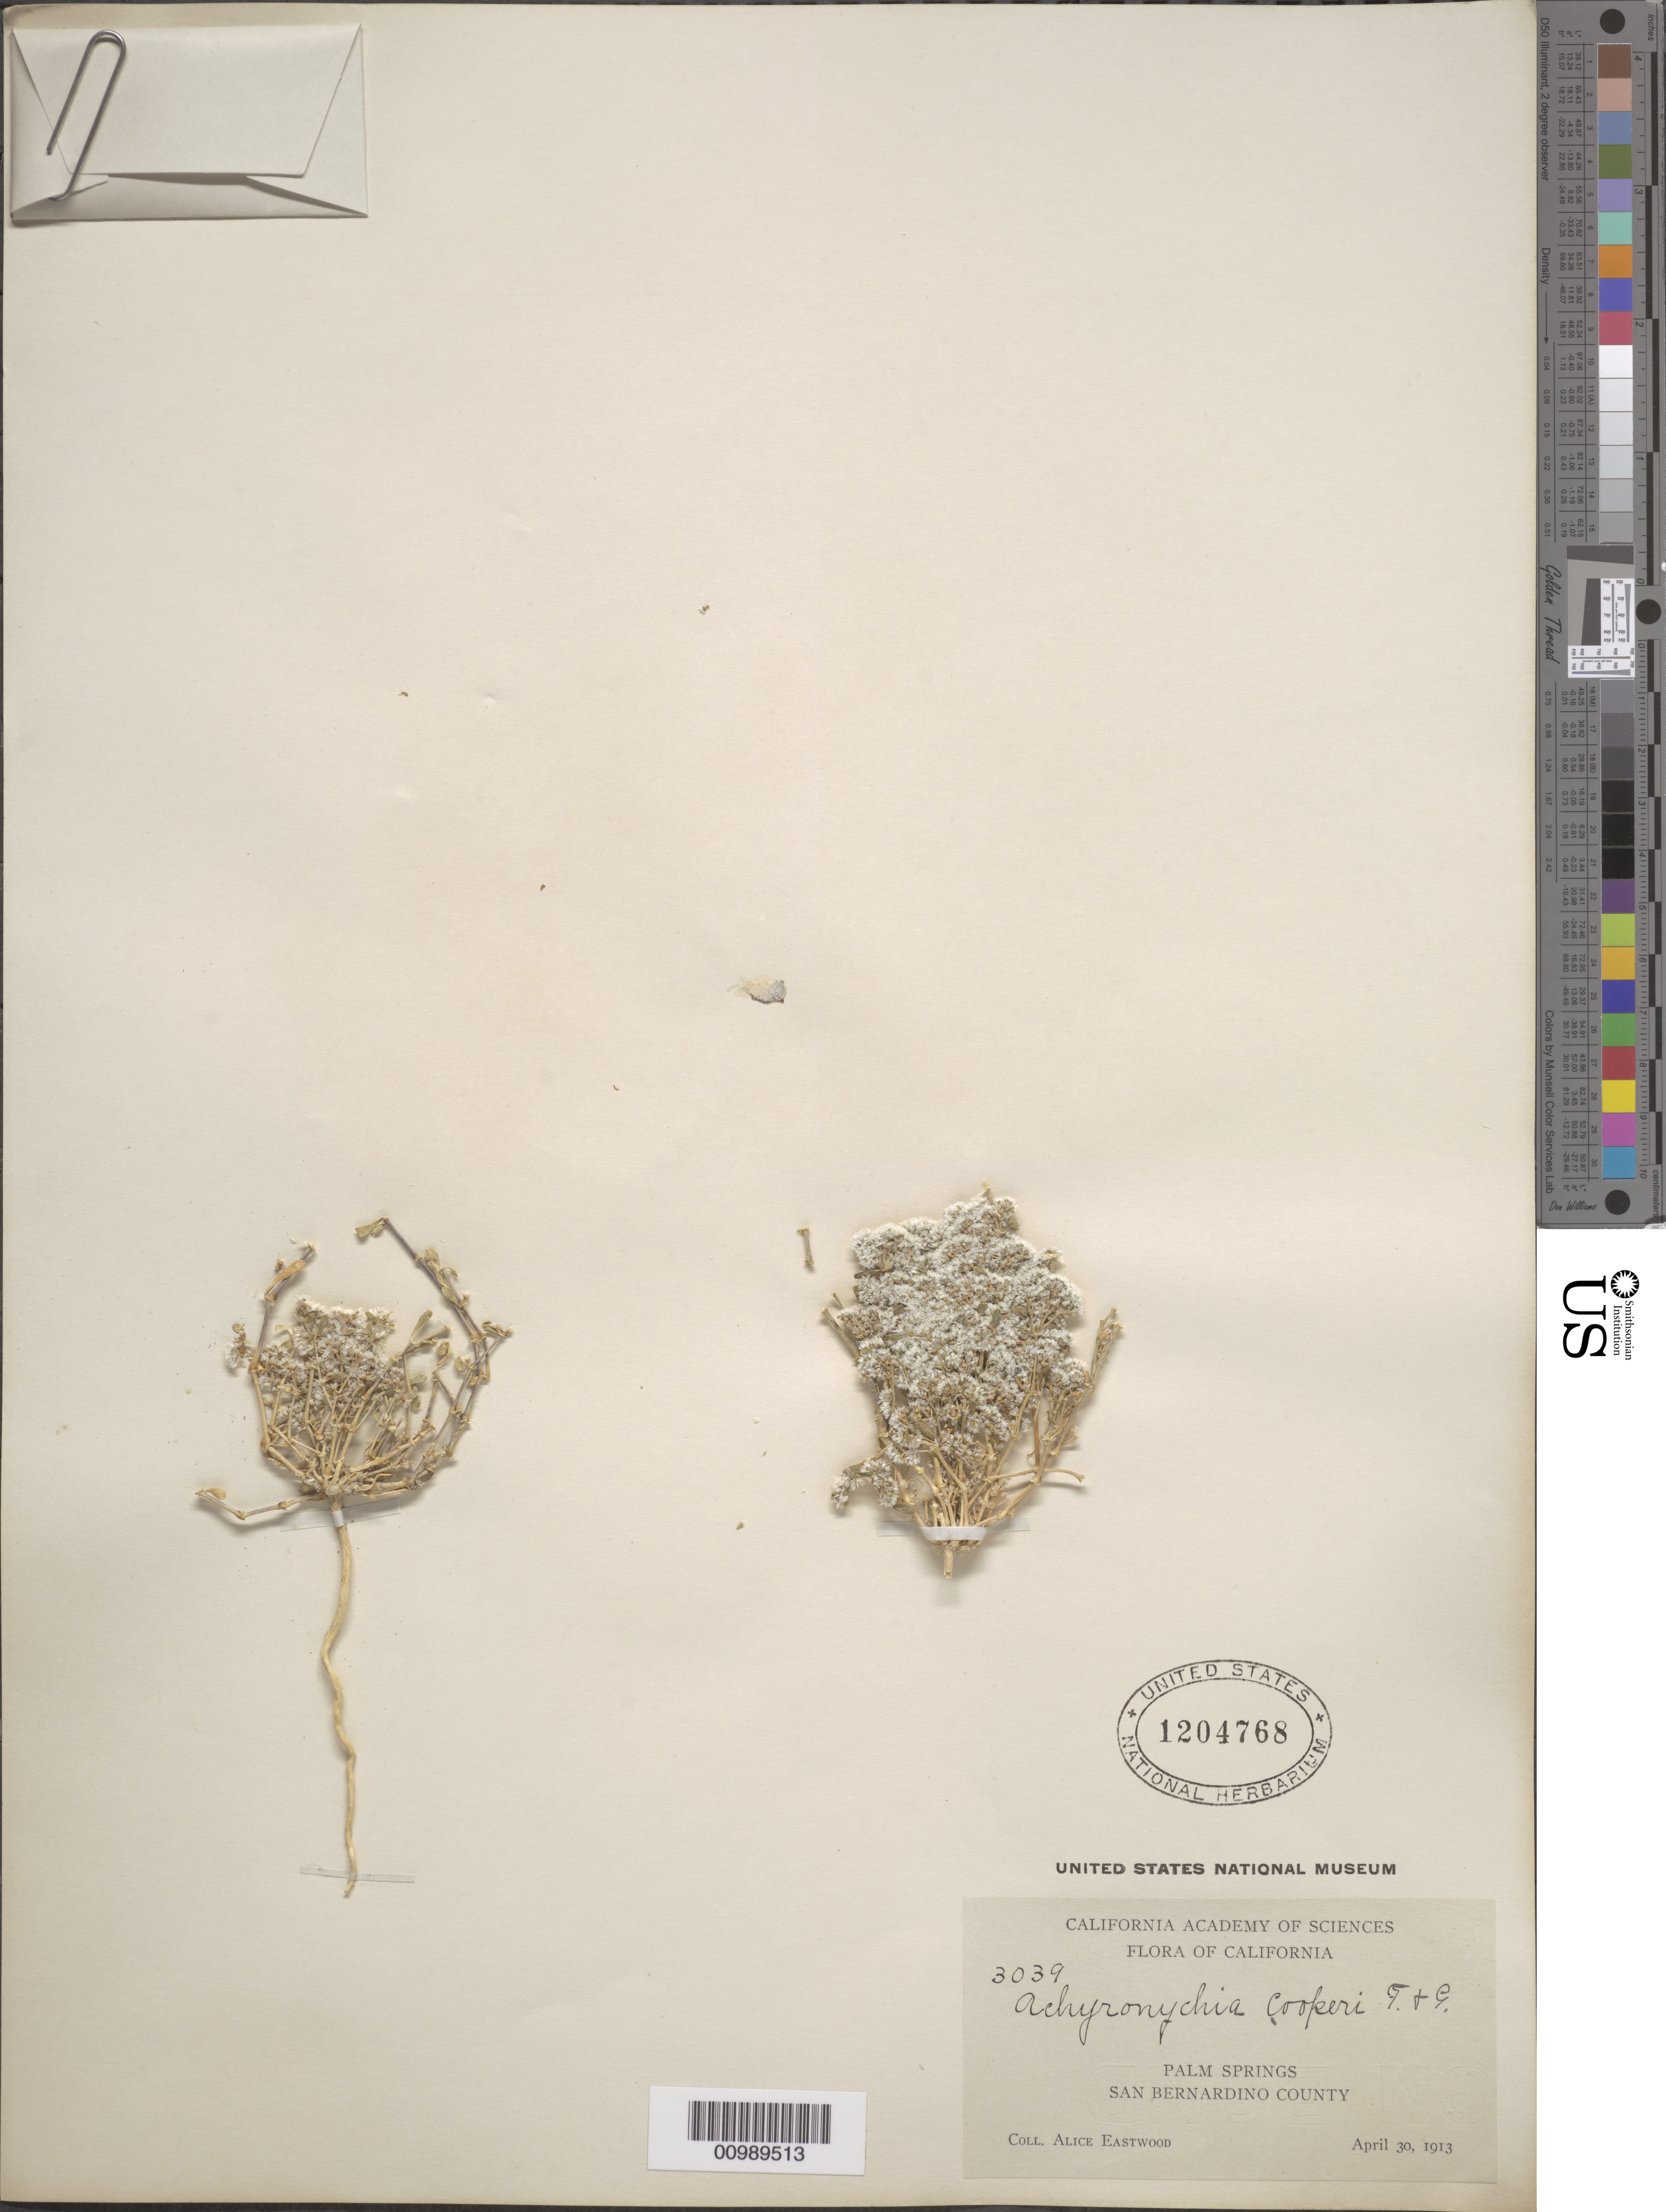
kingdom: Plantae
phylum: Tracheophyta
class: Magnoliopsida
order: Caryophyllales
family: Caryophyllaceae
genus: Achyronychia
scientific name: Achyronychia cooperi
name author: A. Gray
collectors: A. Eastwood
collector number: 3039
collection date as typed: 30 Apr 1913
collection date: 1913-04-30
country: United States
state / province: California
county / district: Riverside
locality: Palm Springs [San Bernardino Co.]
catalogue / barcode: US 1204768